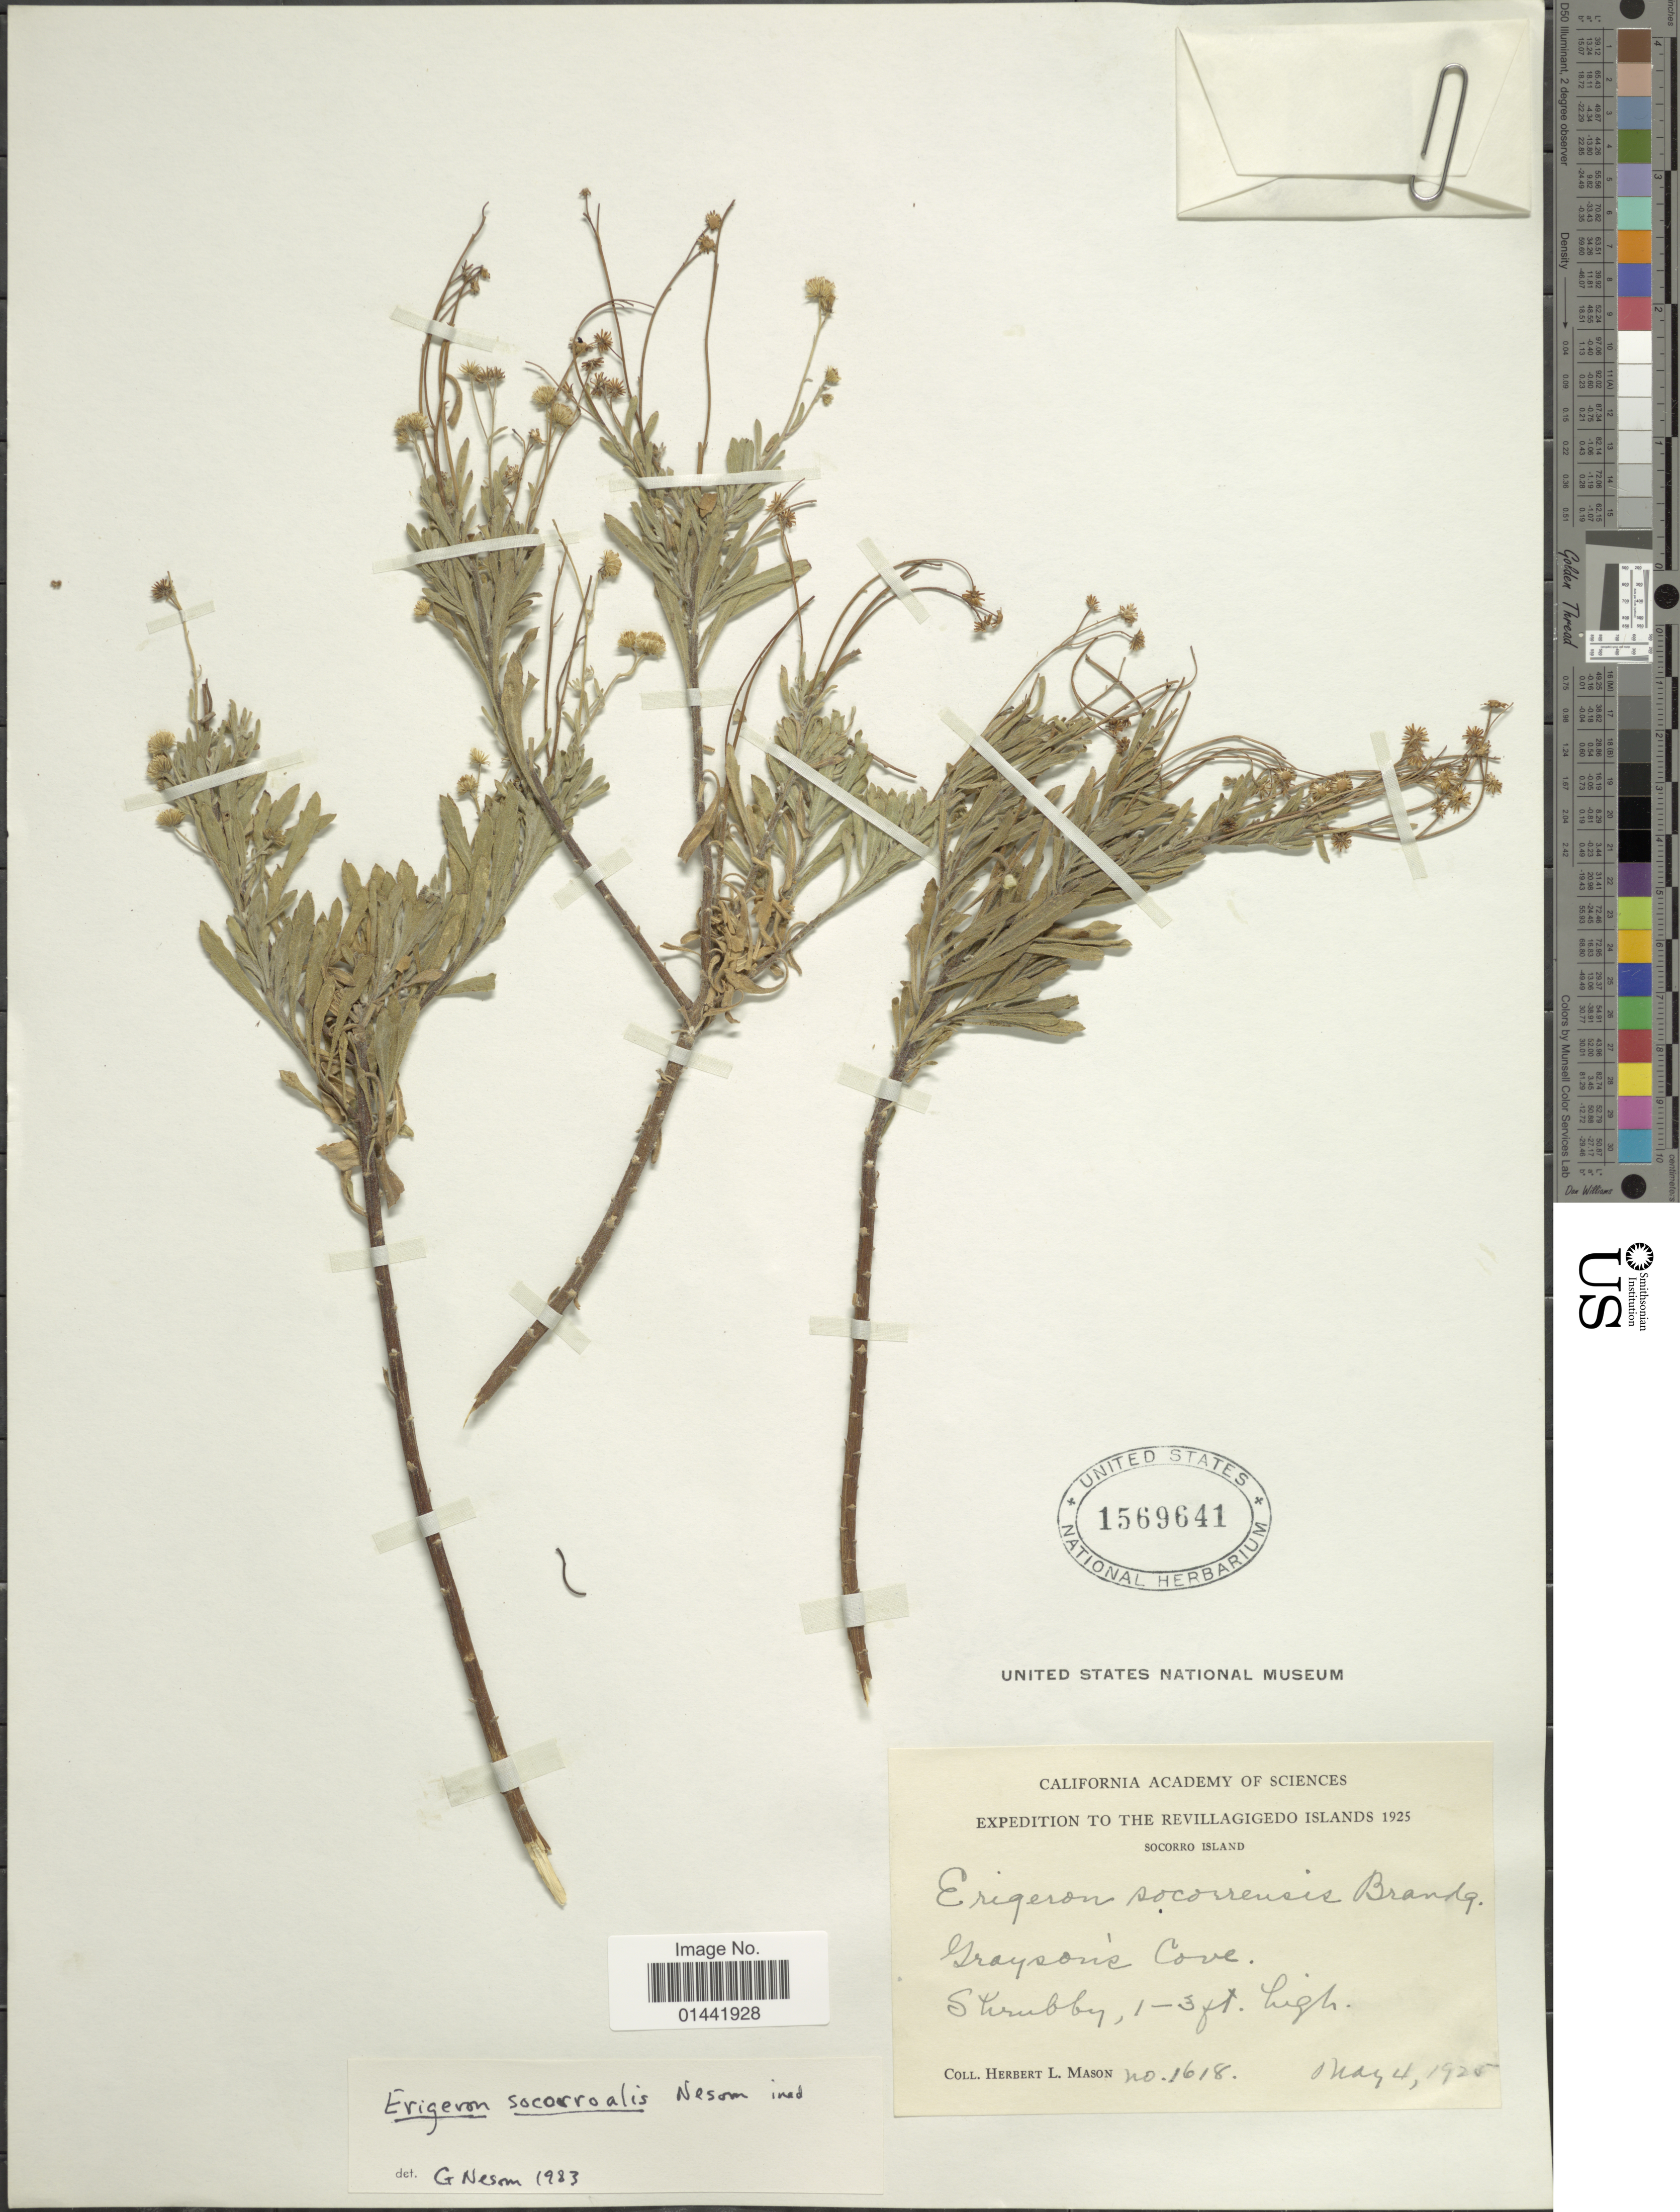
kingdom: Plantae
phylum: Tracheophyta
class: Magnoliopsida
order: Asterales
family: Asteraceae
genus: Erigeron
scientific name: Erigeron socorroalis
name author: G.L. Nesom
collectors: H. L. Mason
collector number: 1618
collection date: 1925-05-04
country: Mexico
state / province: Colima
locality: Revillagigedo Islands, Socorro Island, Grayson Cove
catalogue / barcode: US 1569641